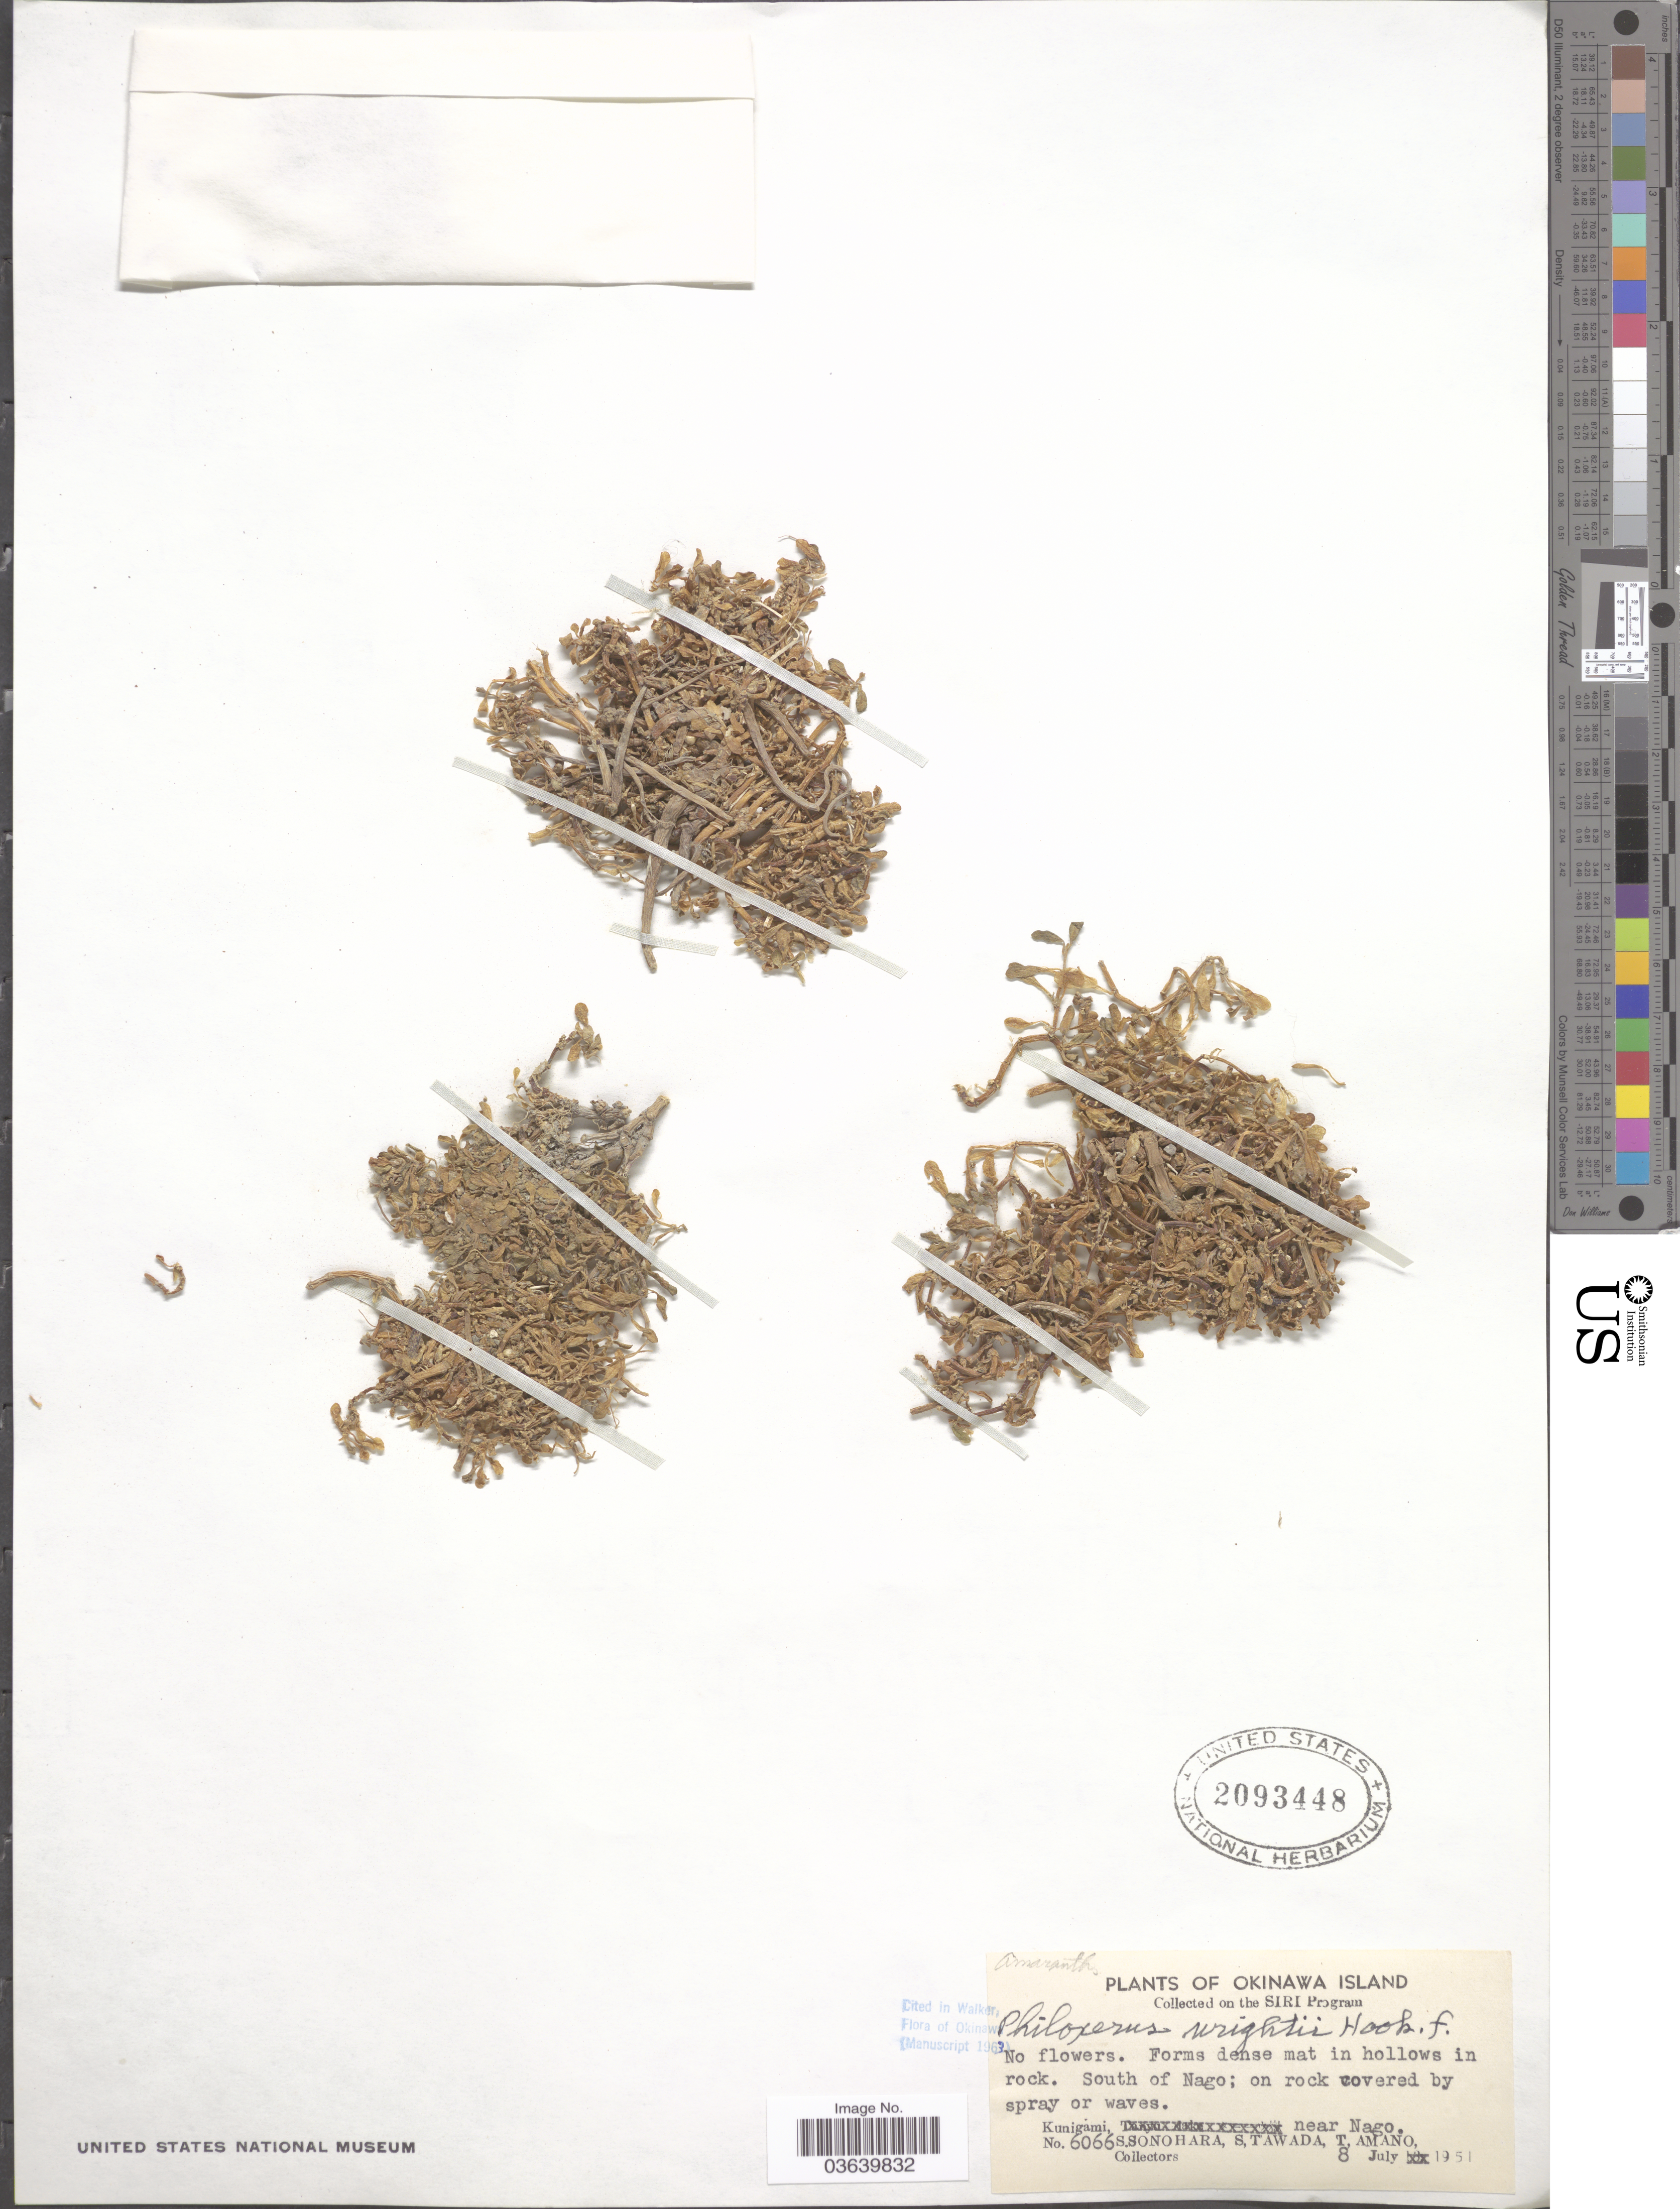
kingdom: Plantae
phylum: Tracheophyta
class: Magnoliopsida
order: Caryophyllales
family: Amaranthaceae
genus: Gomphrena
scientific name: Gomphrena wrightii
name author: (Hook. f. ex Maxim.) T. Ortuño & Borsch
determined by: Strong, Mark T., (BOT), Smithsonian Institution - National Museum of Natural History (UNITED STATES)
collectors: S. Sonohara, S. Tawada & T. Amano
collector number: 6066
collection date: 1951-07-08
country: Japan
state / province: Okinawa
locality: Okinawa Island. South of Nago. Kunigami, near Nago.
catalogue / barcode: US 2093448